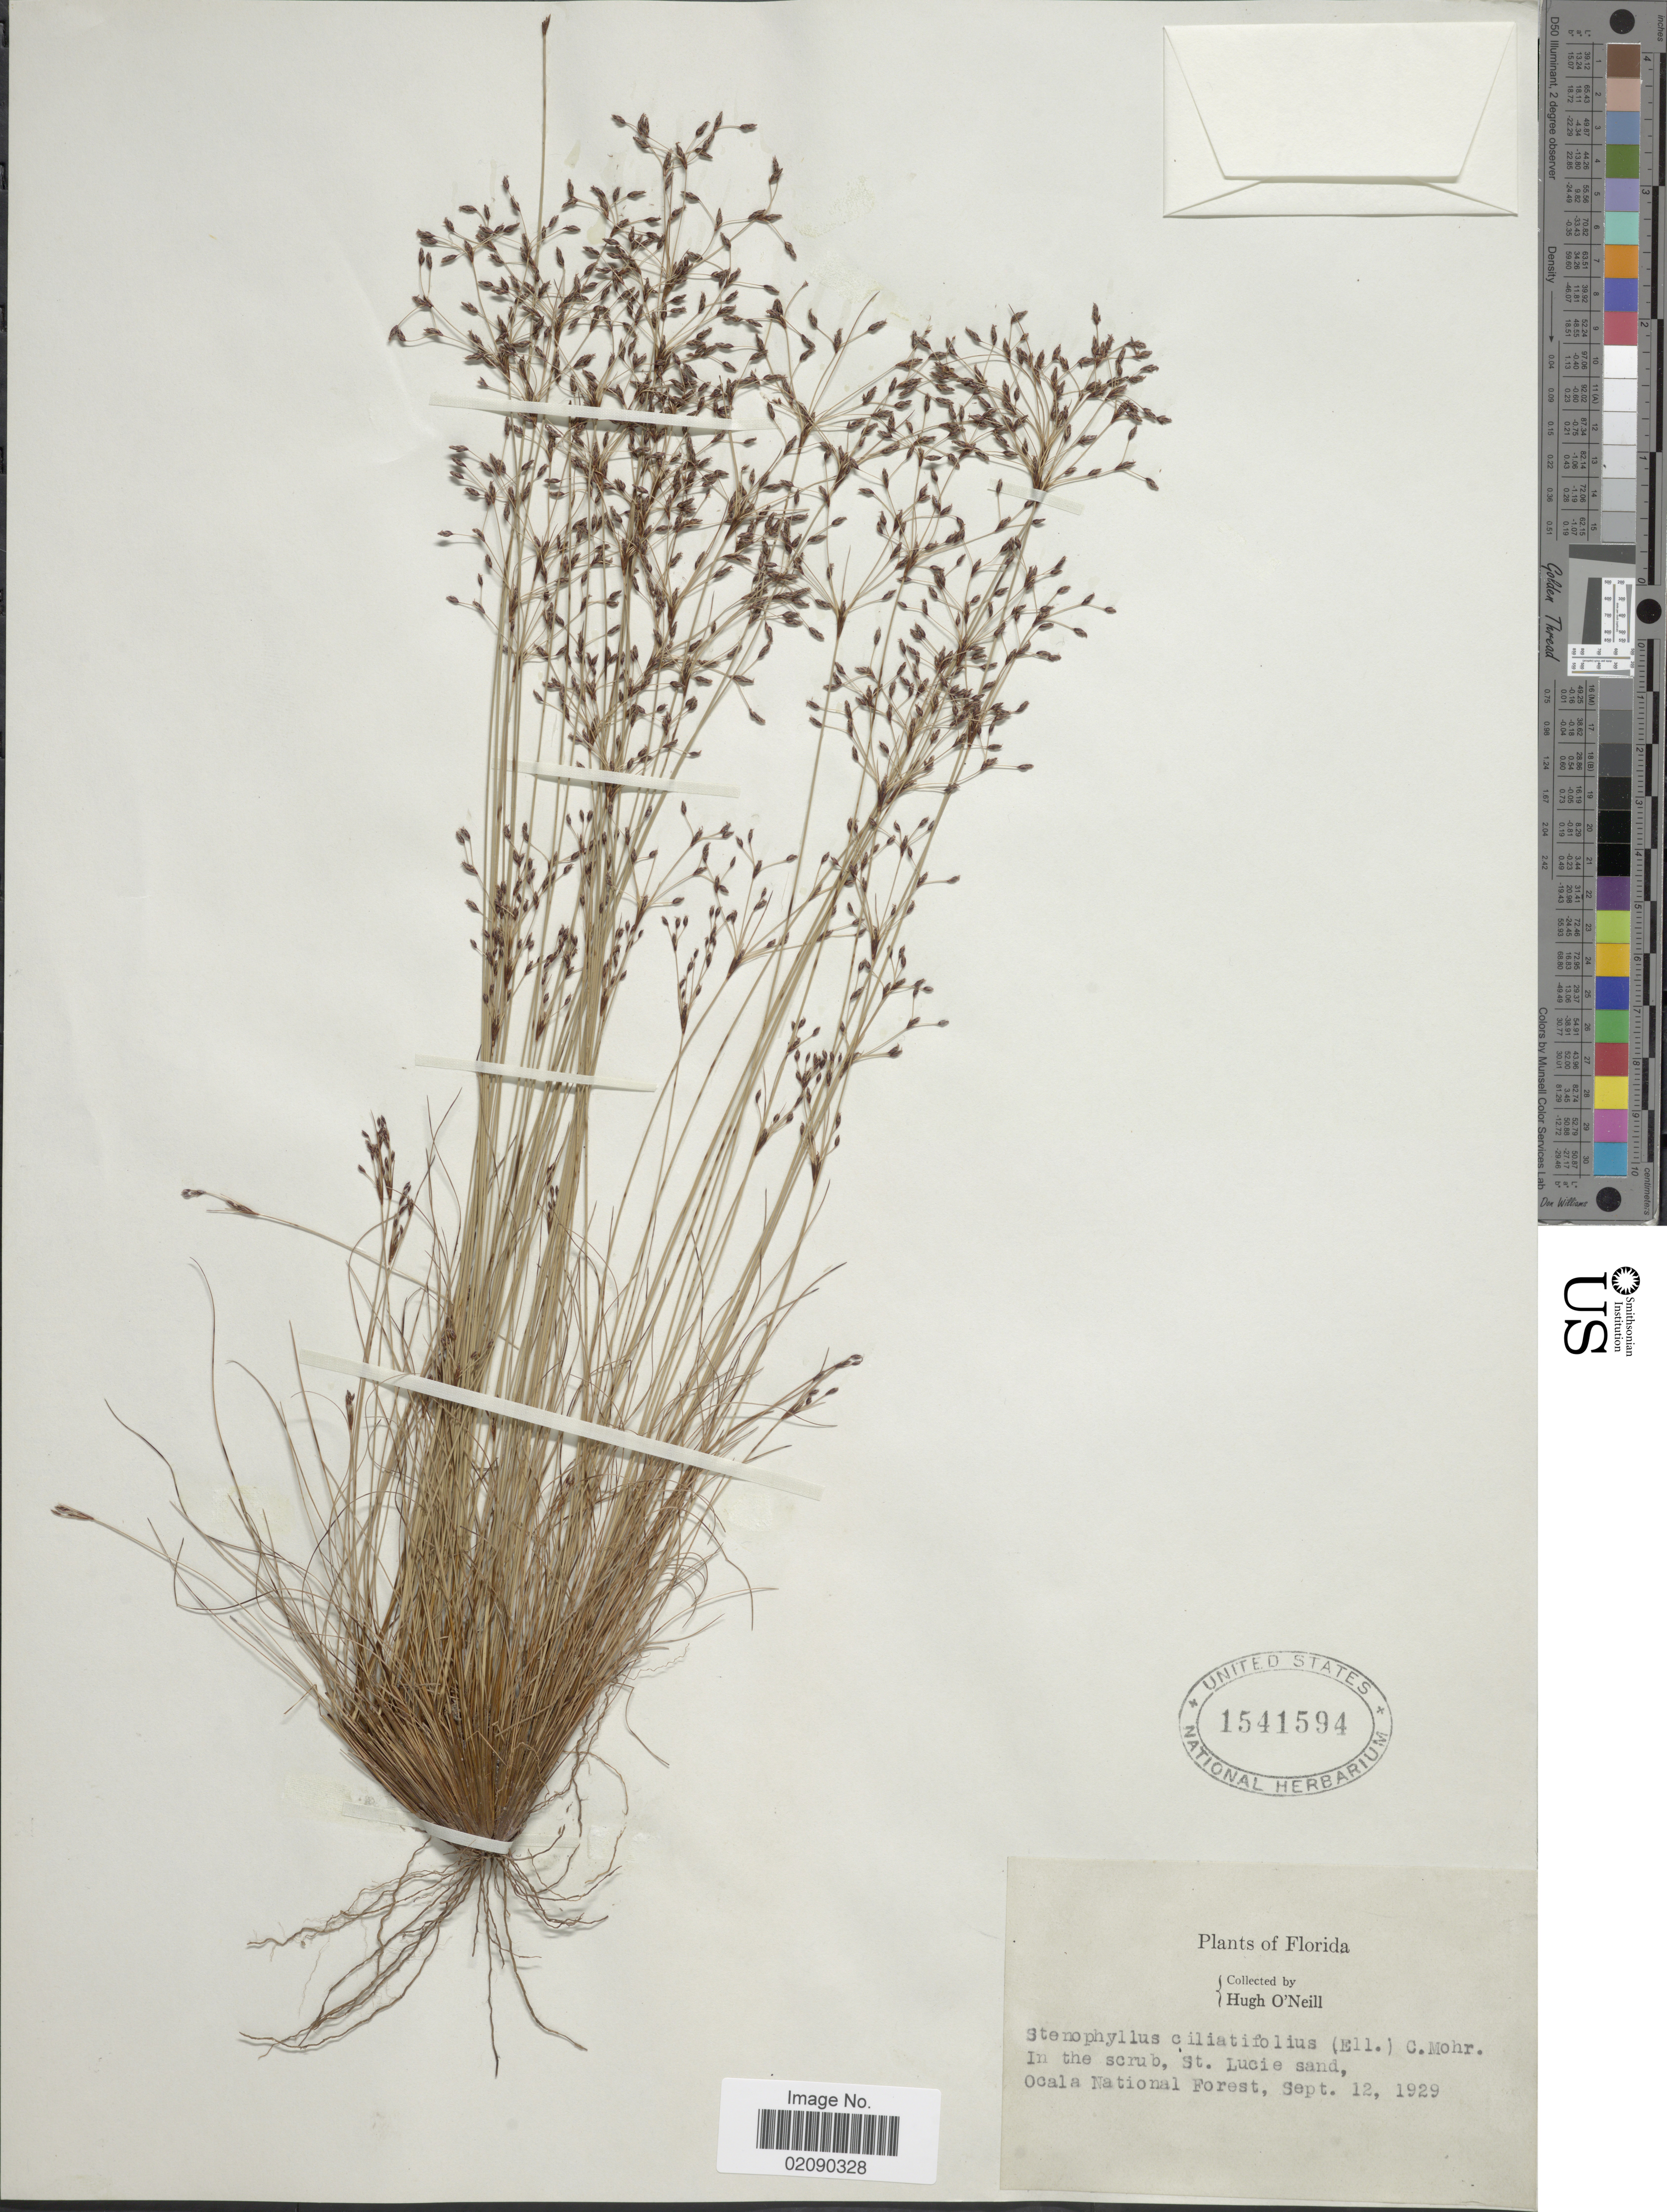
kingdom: Plantae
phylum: Tracheophyta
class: Liliopsida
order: Poales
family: Cyperaceae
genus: Bulbostylis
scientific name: Bulbostylis ciliatifolia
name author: (Elliott) Fernald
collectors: H. O'Neill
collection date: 1929-09-12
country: United States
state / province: Florida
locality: St. Lucie sand, Ocala National Forest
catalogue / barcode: US 1541594